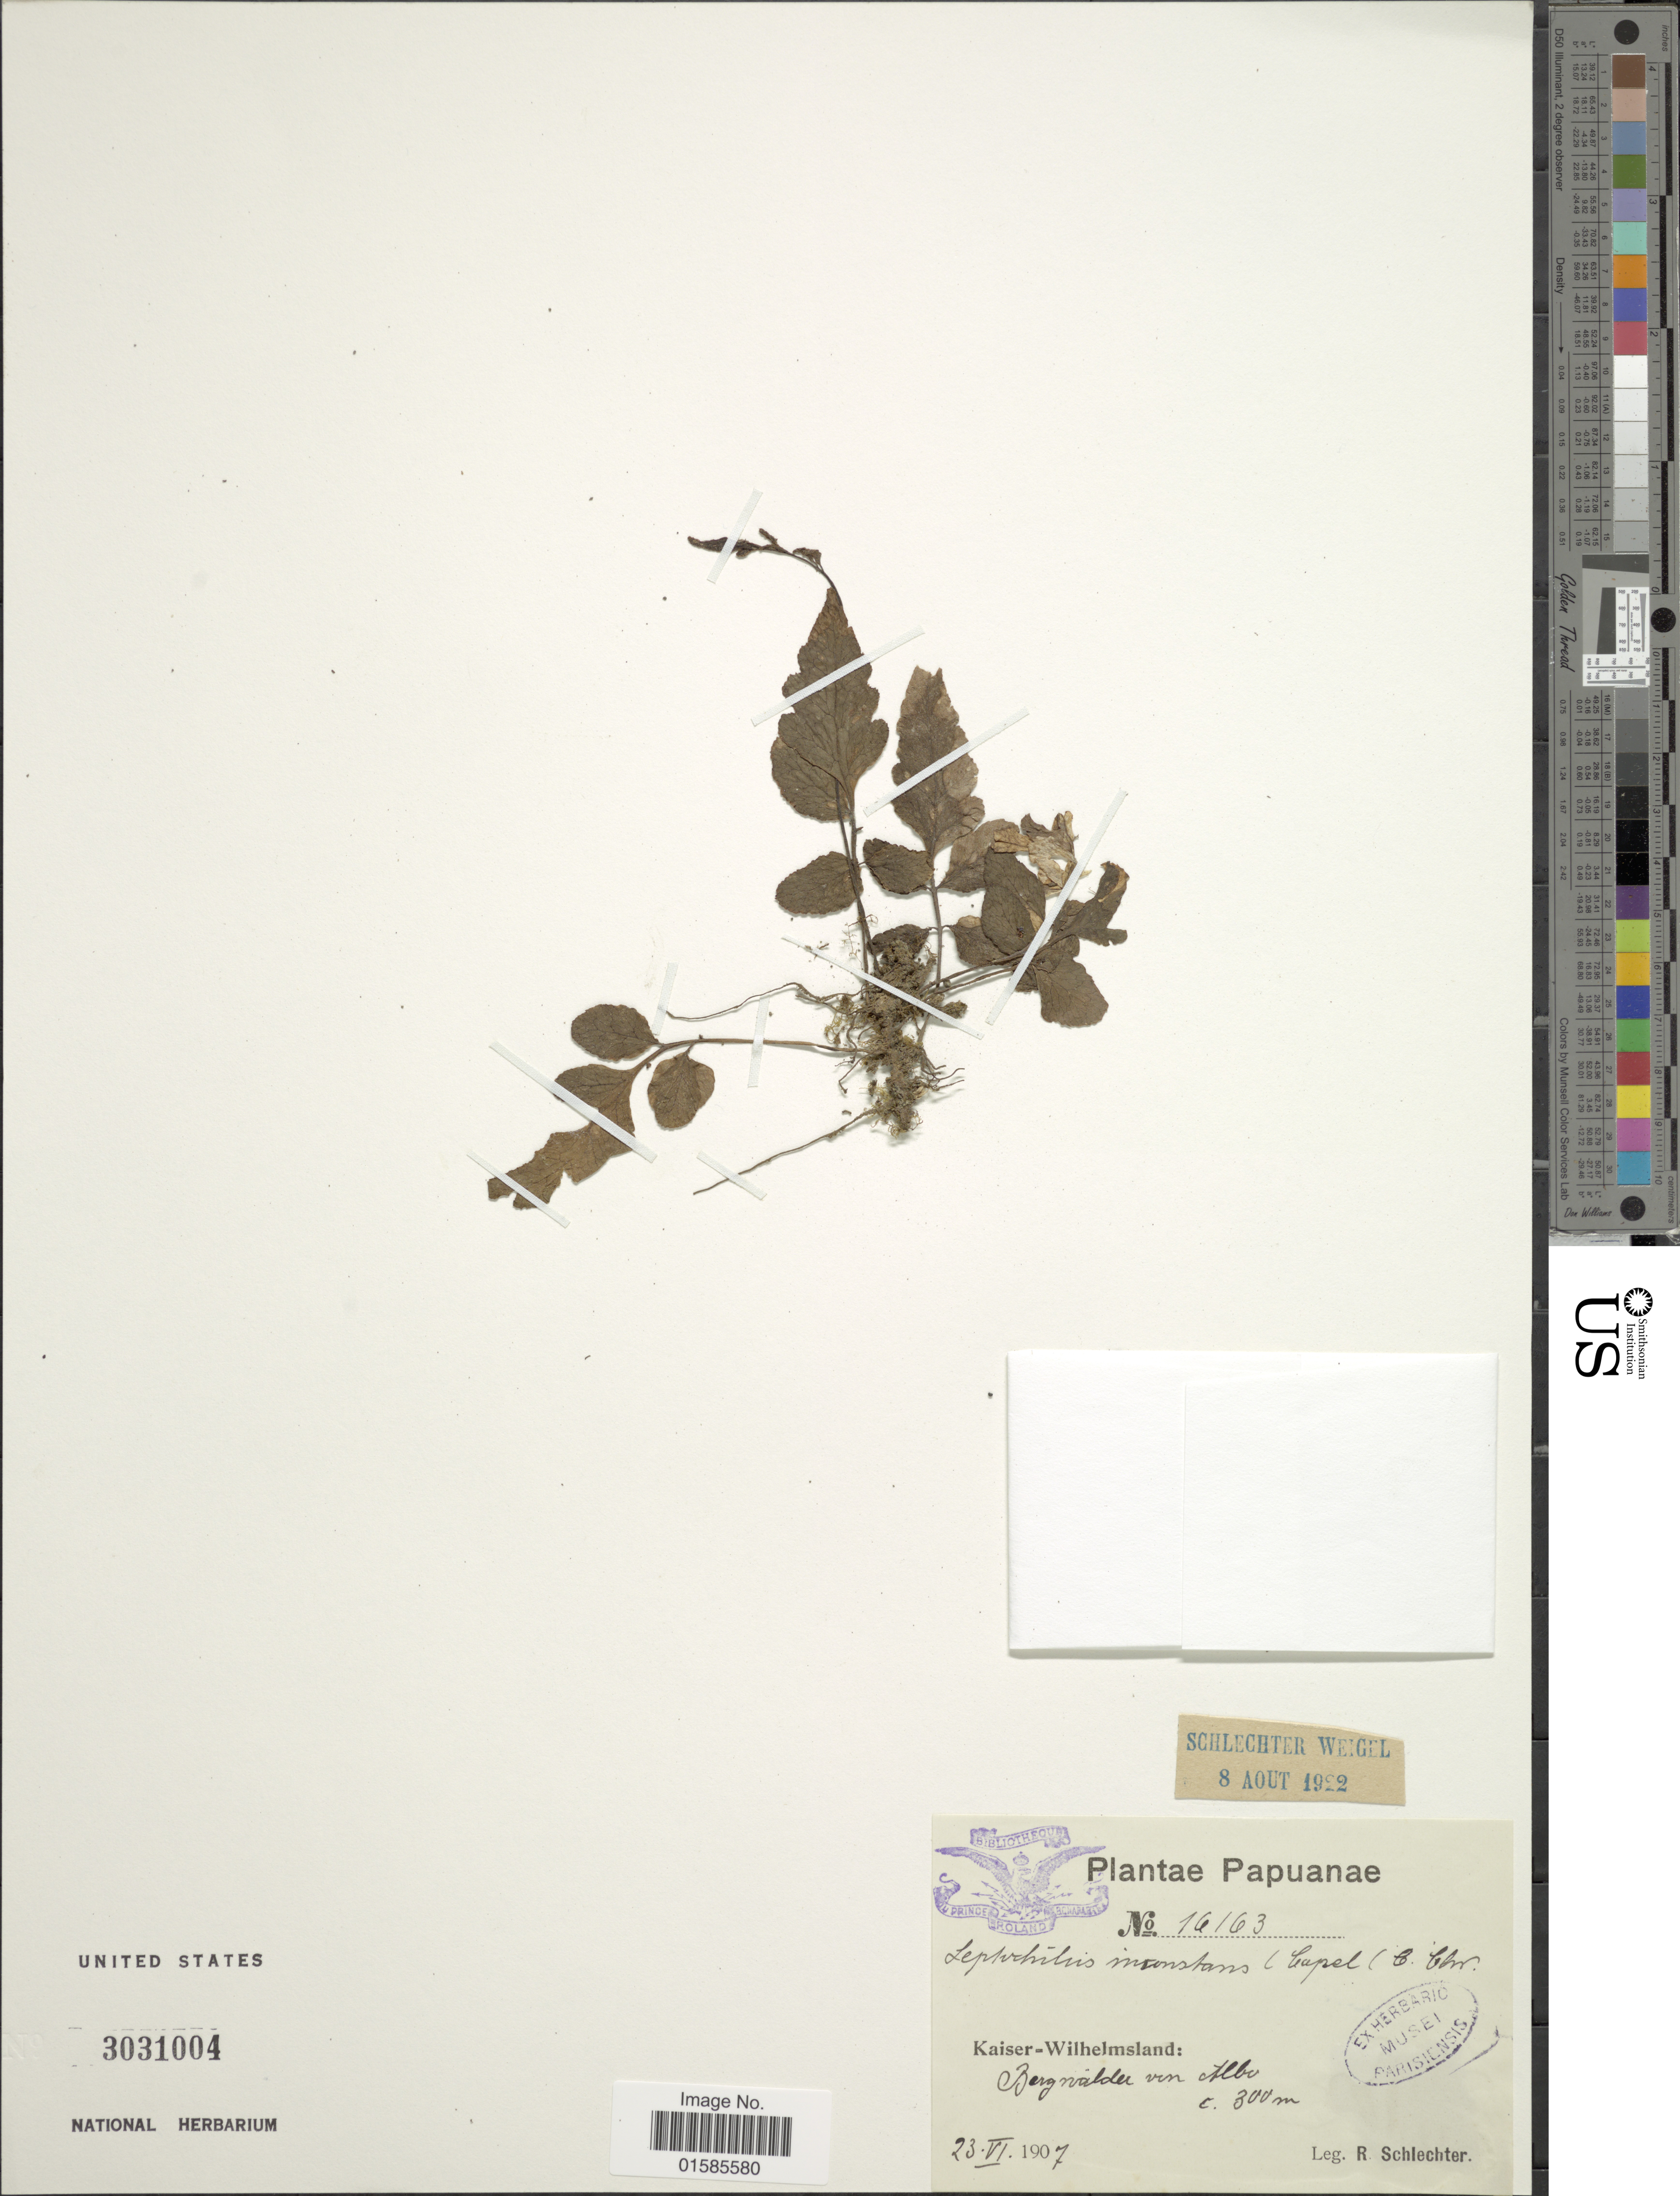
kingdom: Plantae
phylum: Tracheophyta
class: Polypodiopsida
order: Polypodiales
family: Polypodiaceae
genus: Leptochilus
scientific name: Leptochilus inconstans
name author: (Copel.) C. Chr.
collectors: F. R. R. Schlechter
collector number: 16163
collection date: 1907-06-23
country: Papua New Guinea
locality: Papuanae, Kaiser-Wilhelmsland: Bergwälder von Albo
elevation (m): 300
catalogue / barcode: US 3031004